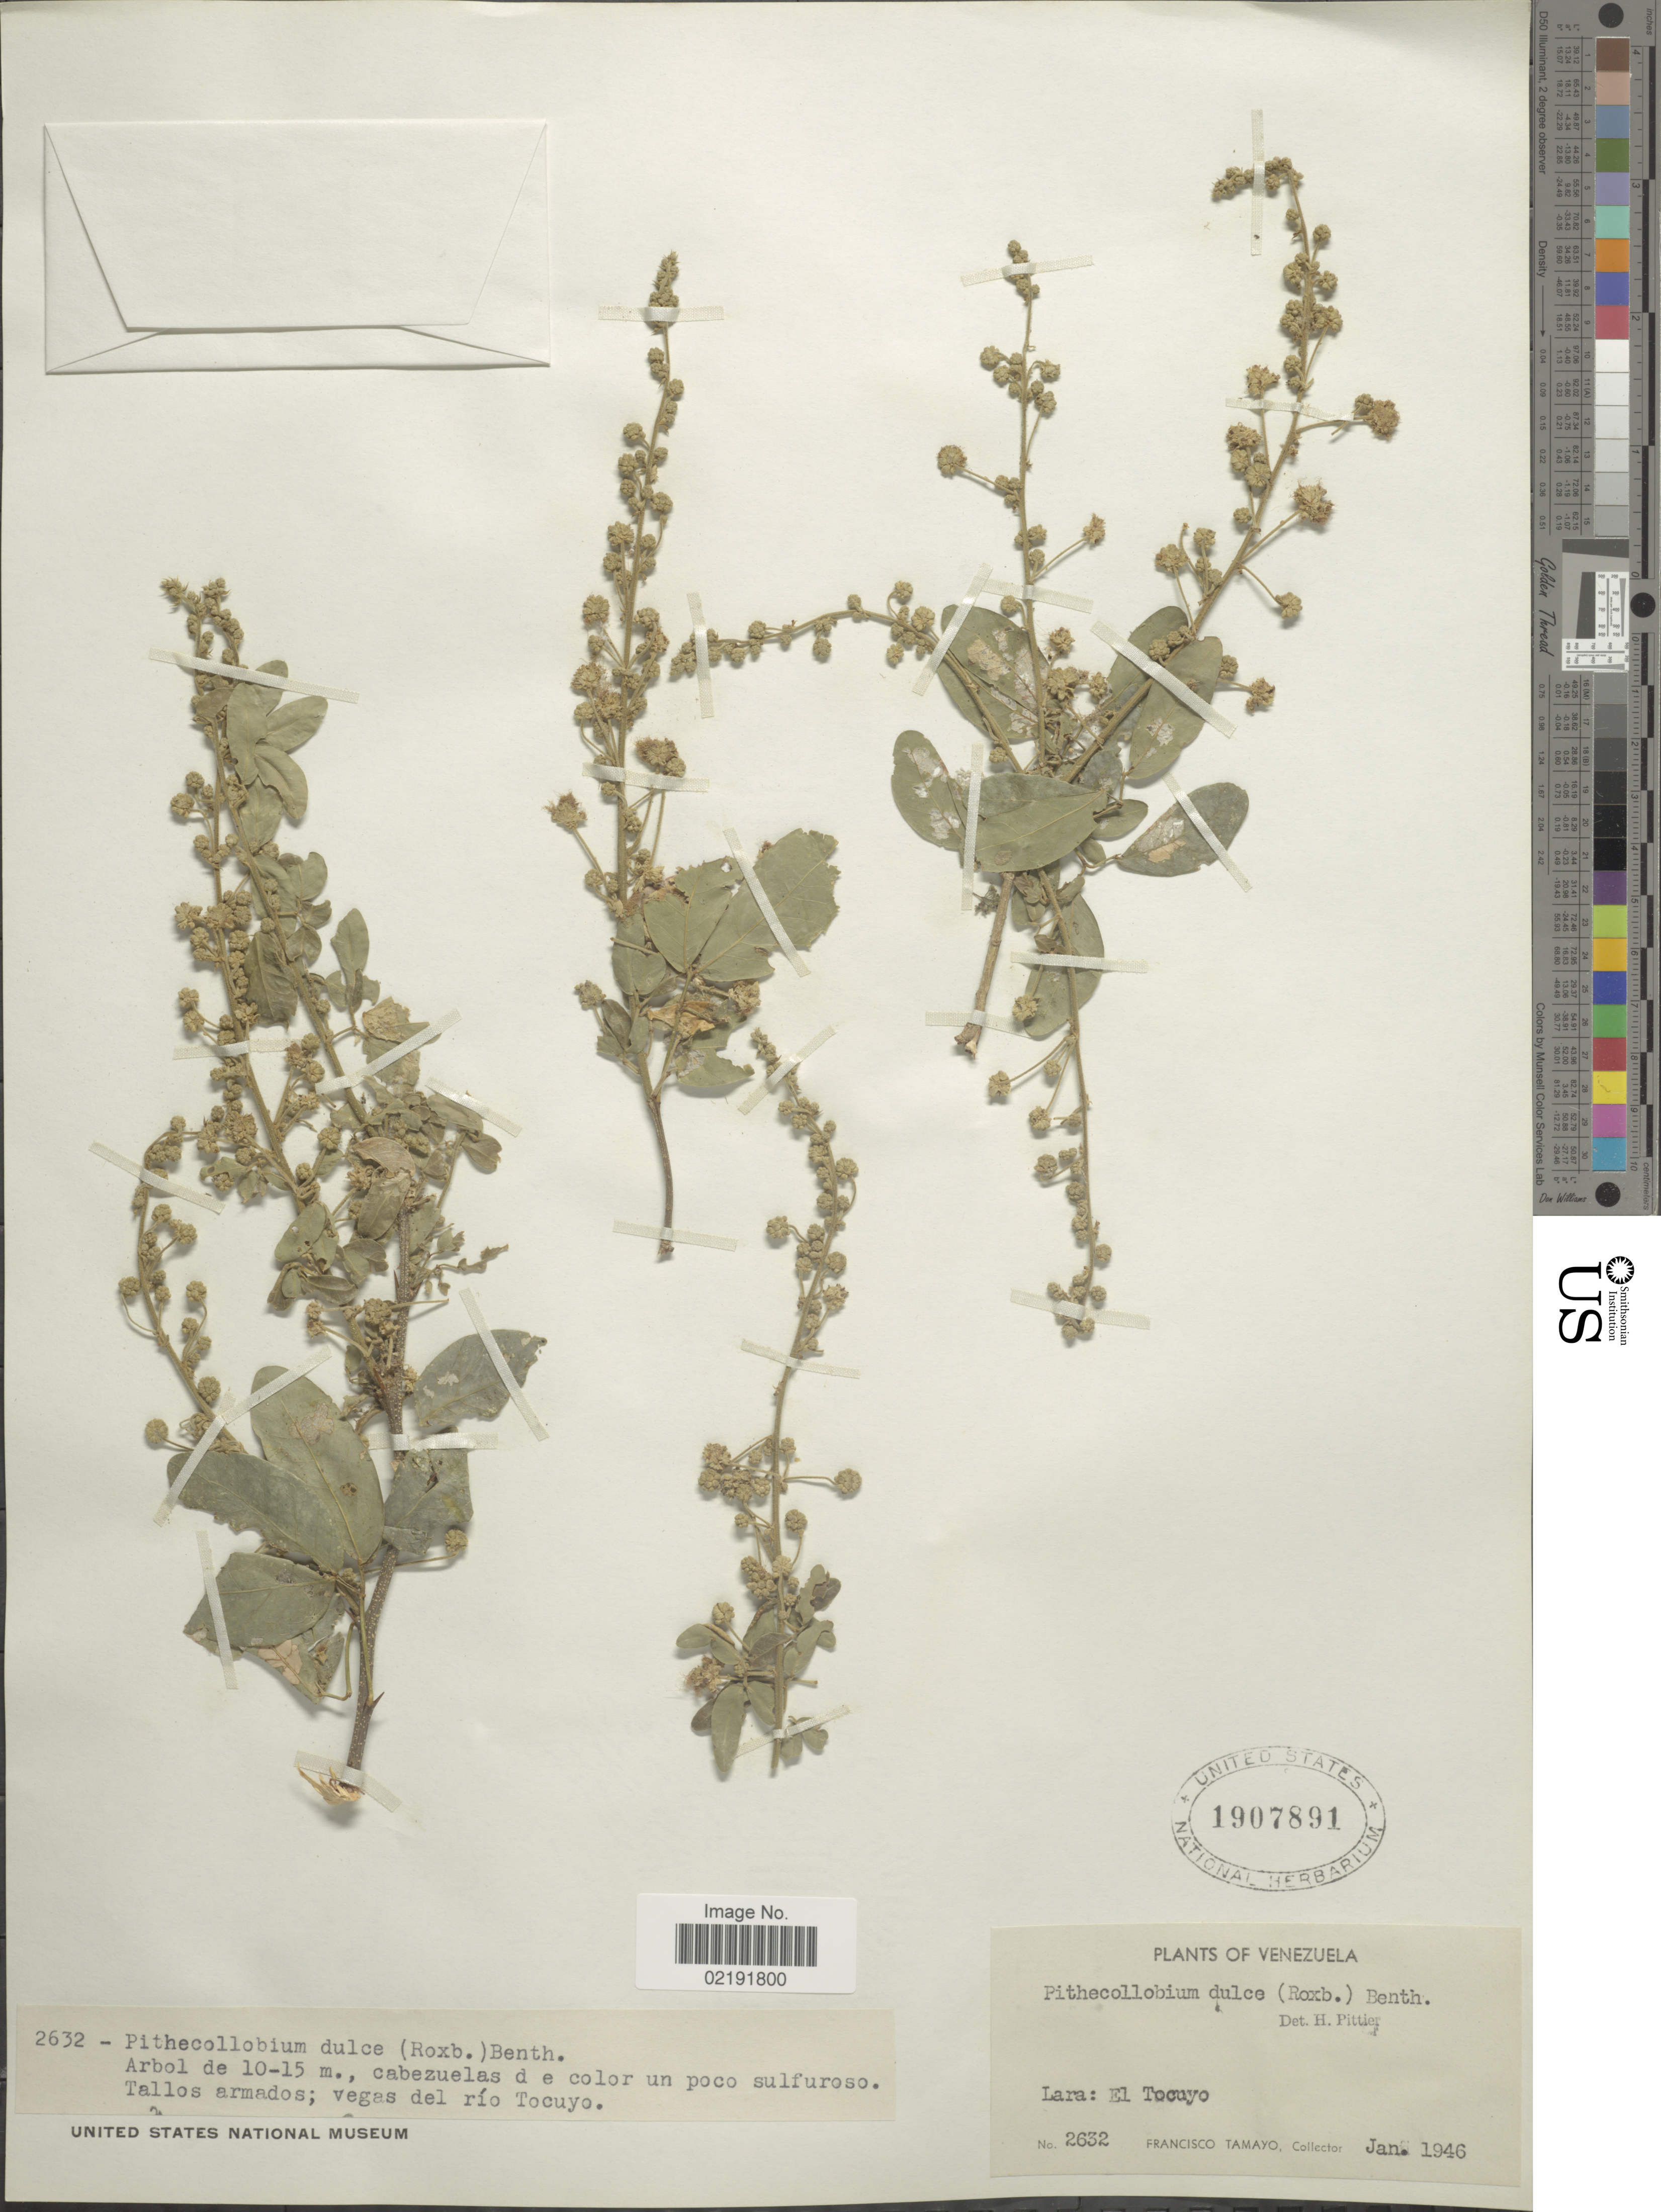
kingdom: Plantae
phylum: Tracheophyta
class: Magnoliopsida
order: Fabales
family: Fabaceae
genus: Pithecellobium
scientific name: Pithecellobium dulce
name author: (Roxb.) Benth.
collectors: F. Tamayo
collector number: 2632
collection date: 1946-01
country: Venezuela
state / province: Lara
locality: Lara: El Tocuyo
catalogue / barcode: US 1907891